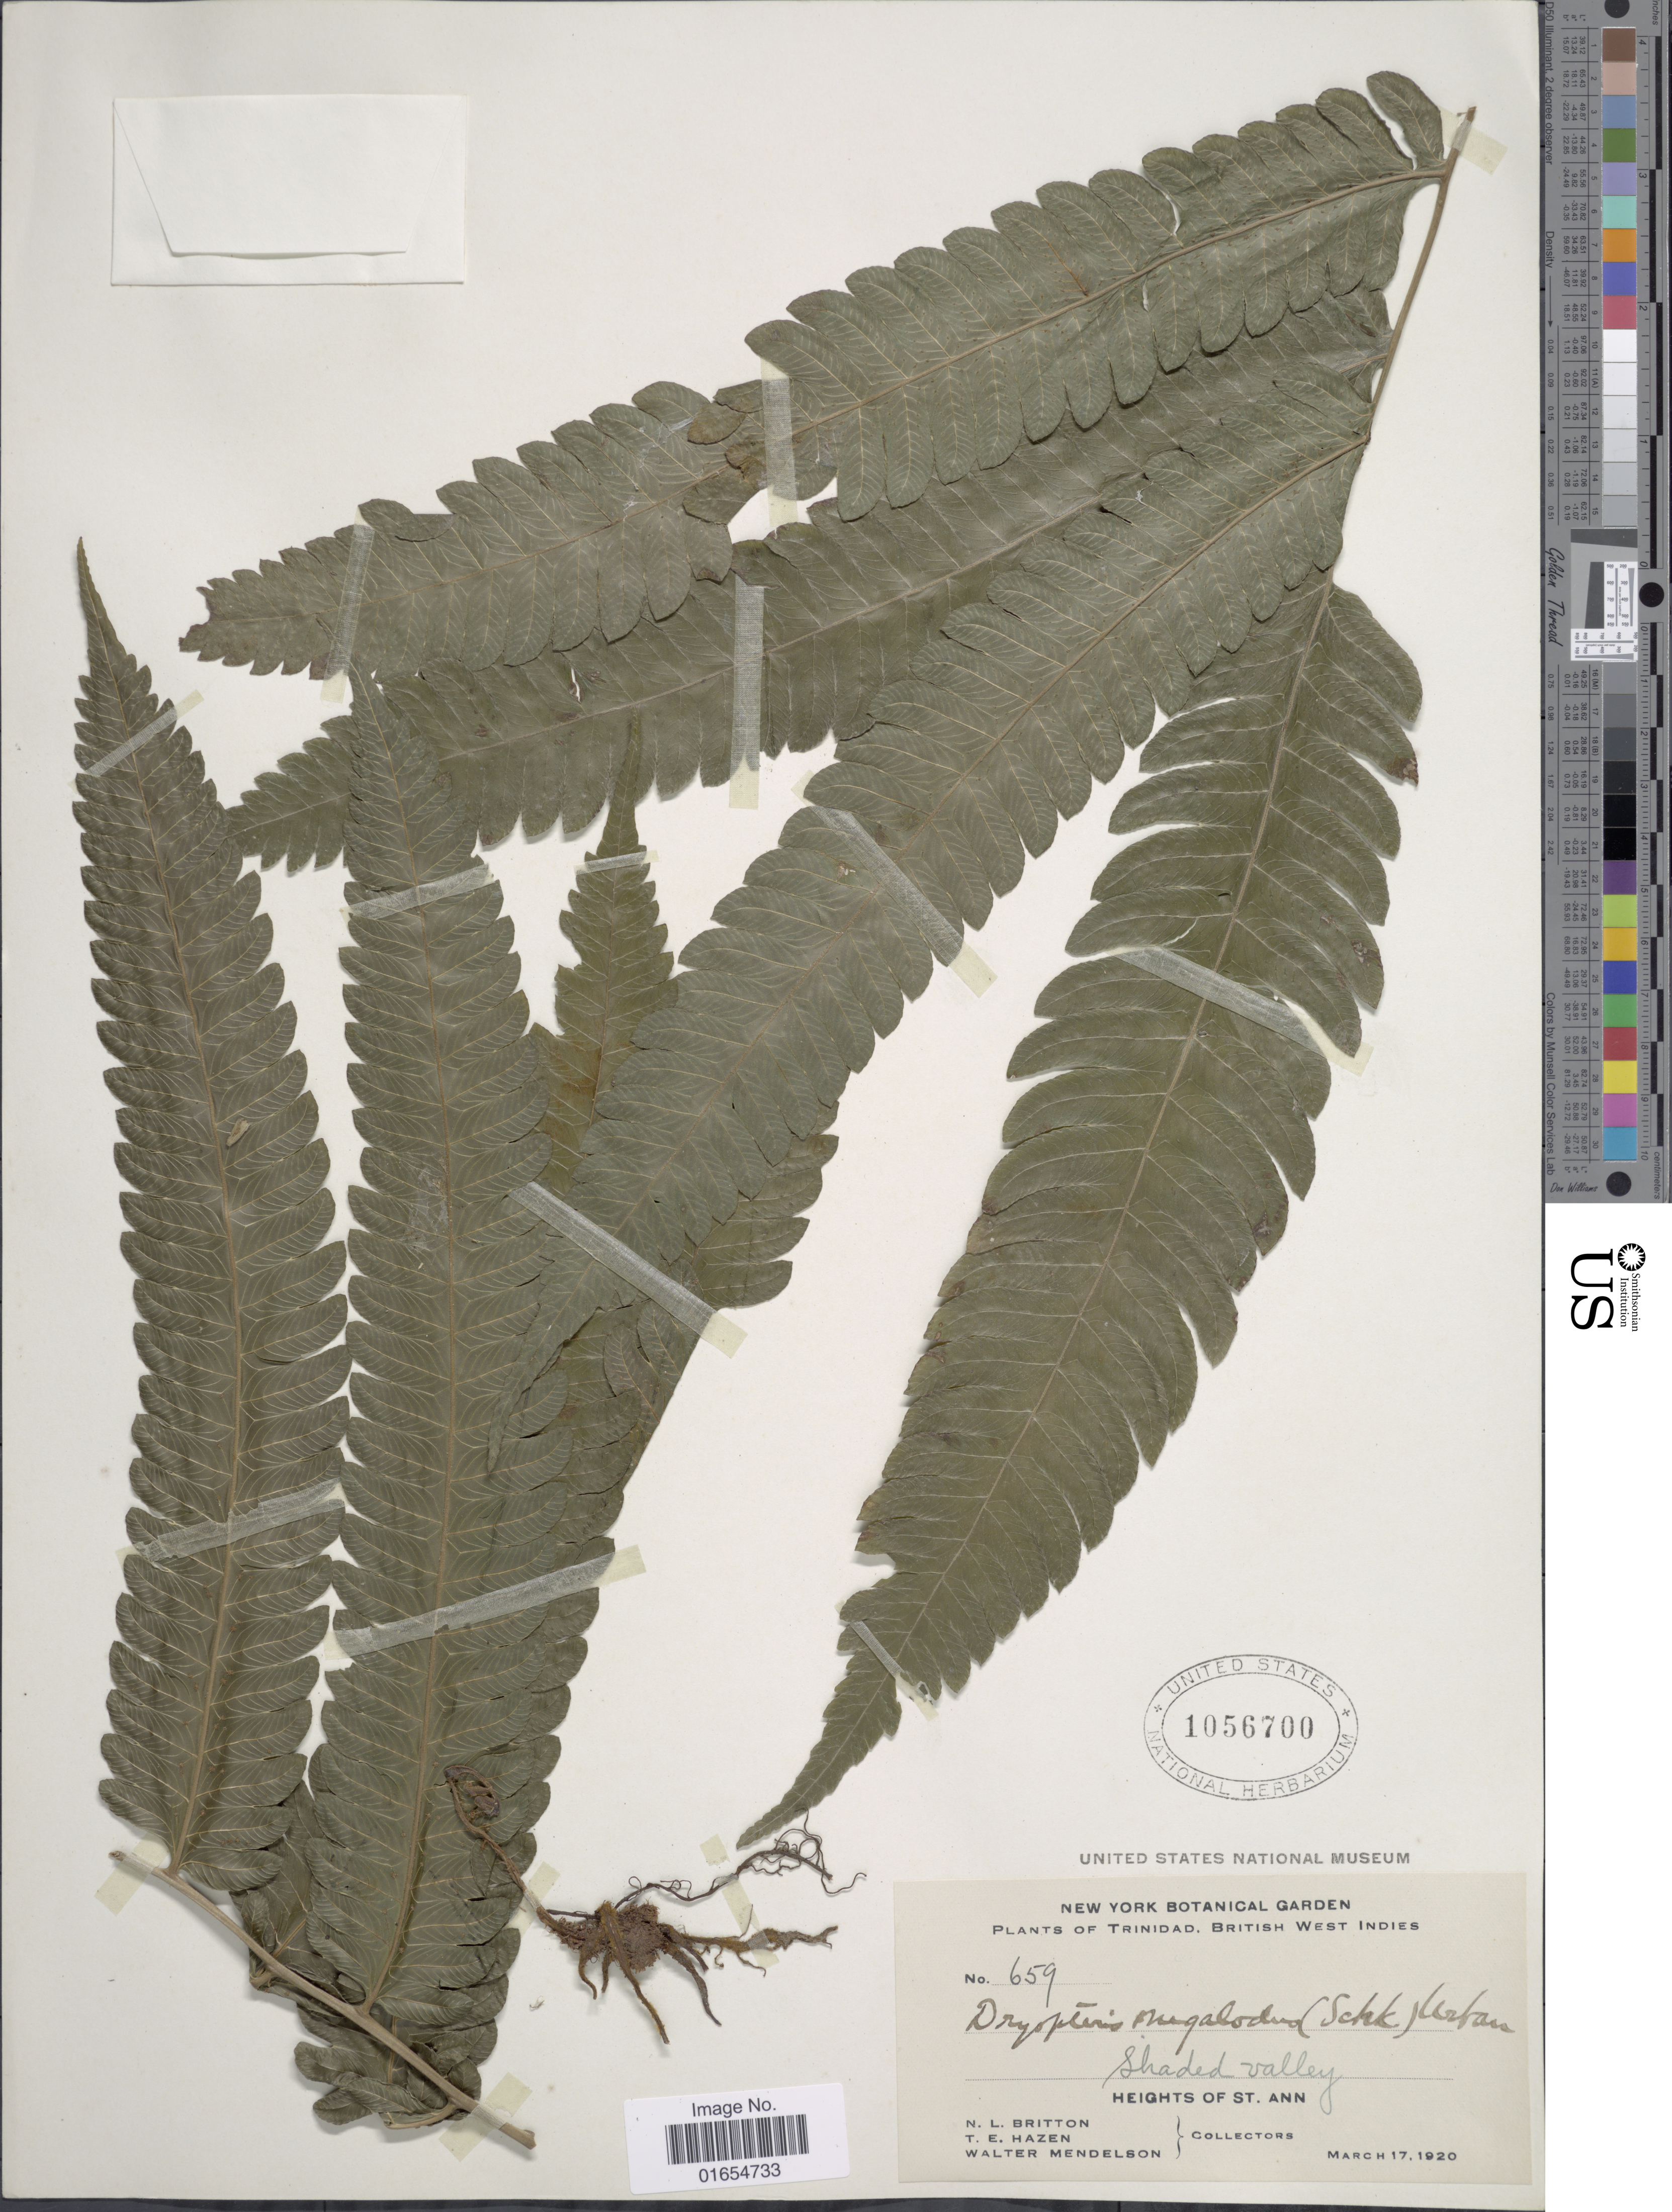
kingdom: Plantae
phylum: Tracheophyta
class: Polypodiopsida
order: Polypodiales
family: Thelypteridaceae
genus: Goniopteris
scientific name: Goniopteris pennata (Poir.) comb. nov., ined 2015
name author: (Poir.)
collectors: N. Britton, T. E. Hazen & W. Mendelson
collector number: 659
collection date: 1920-03-17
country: Trinidad and Tobago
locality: Trinidad, British West Indies, Shaded valley, Heights of St. Ann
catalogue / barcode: US 1056700